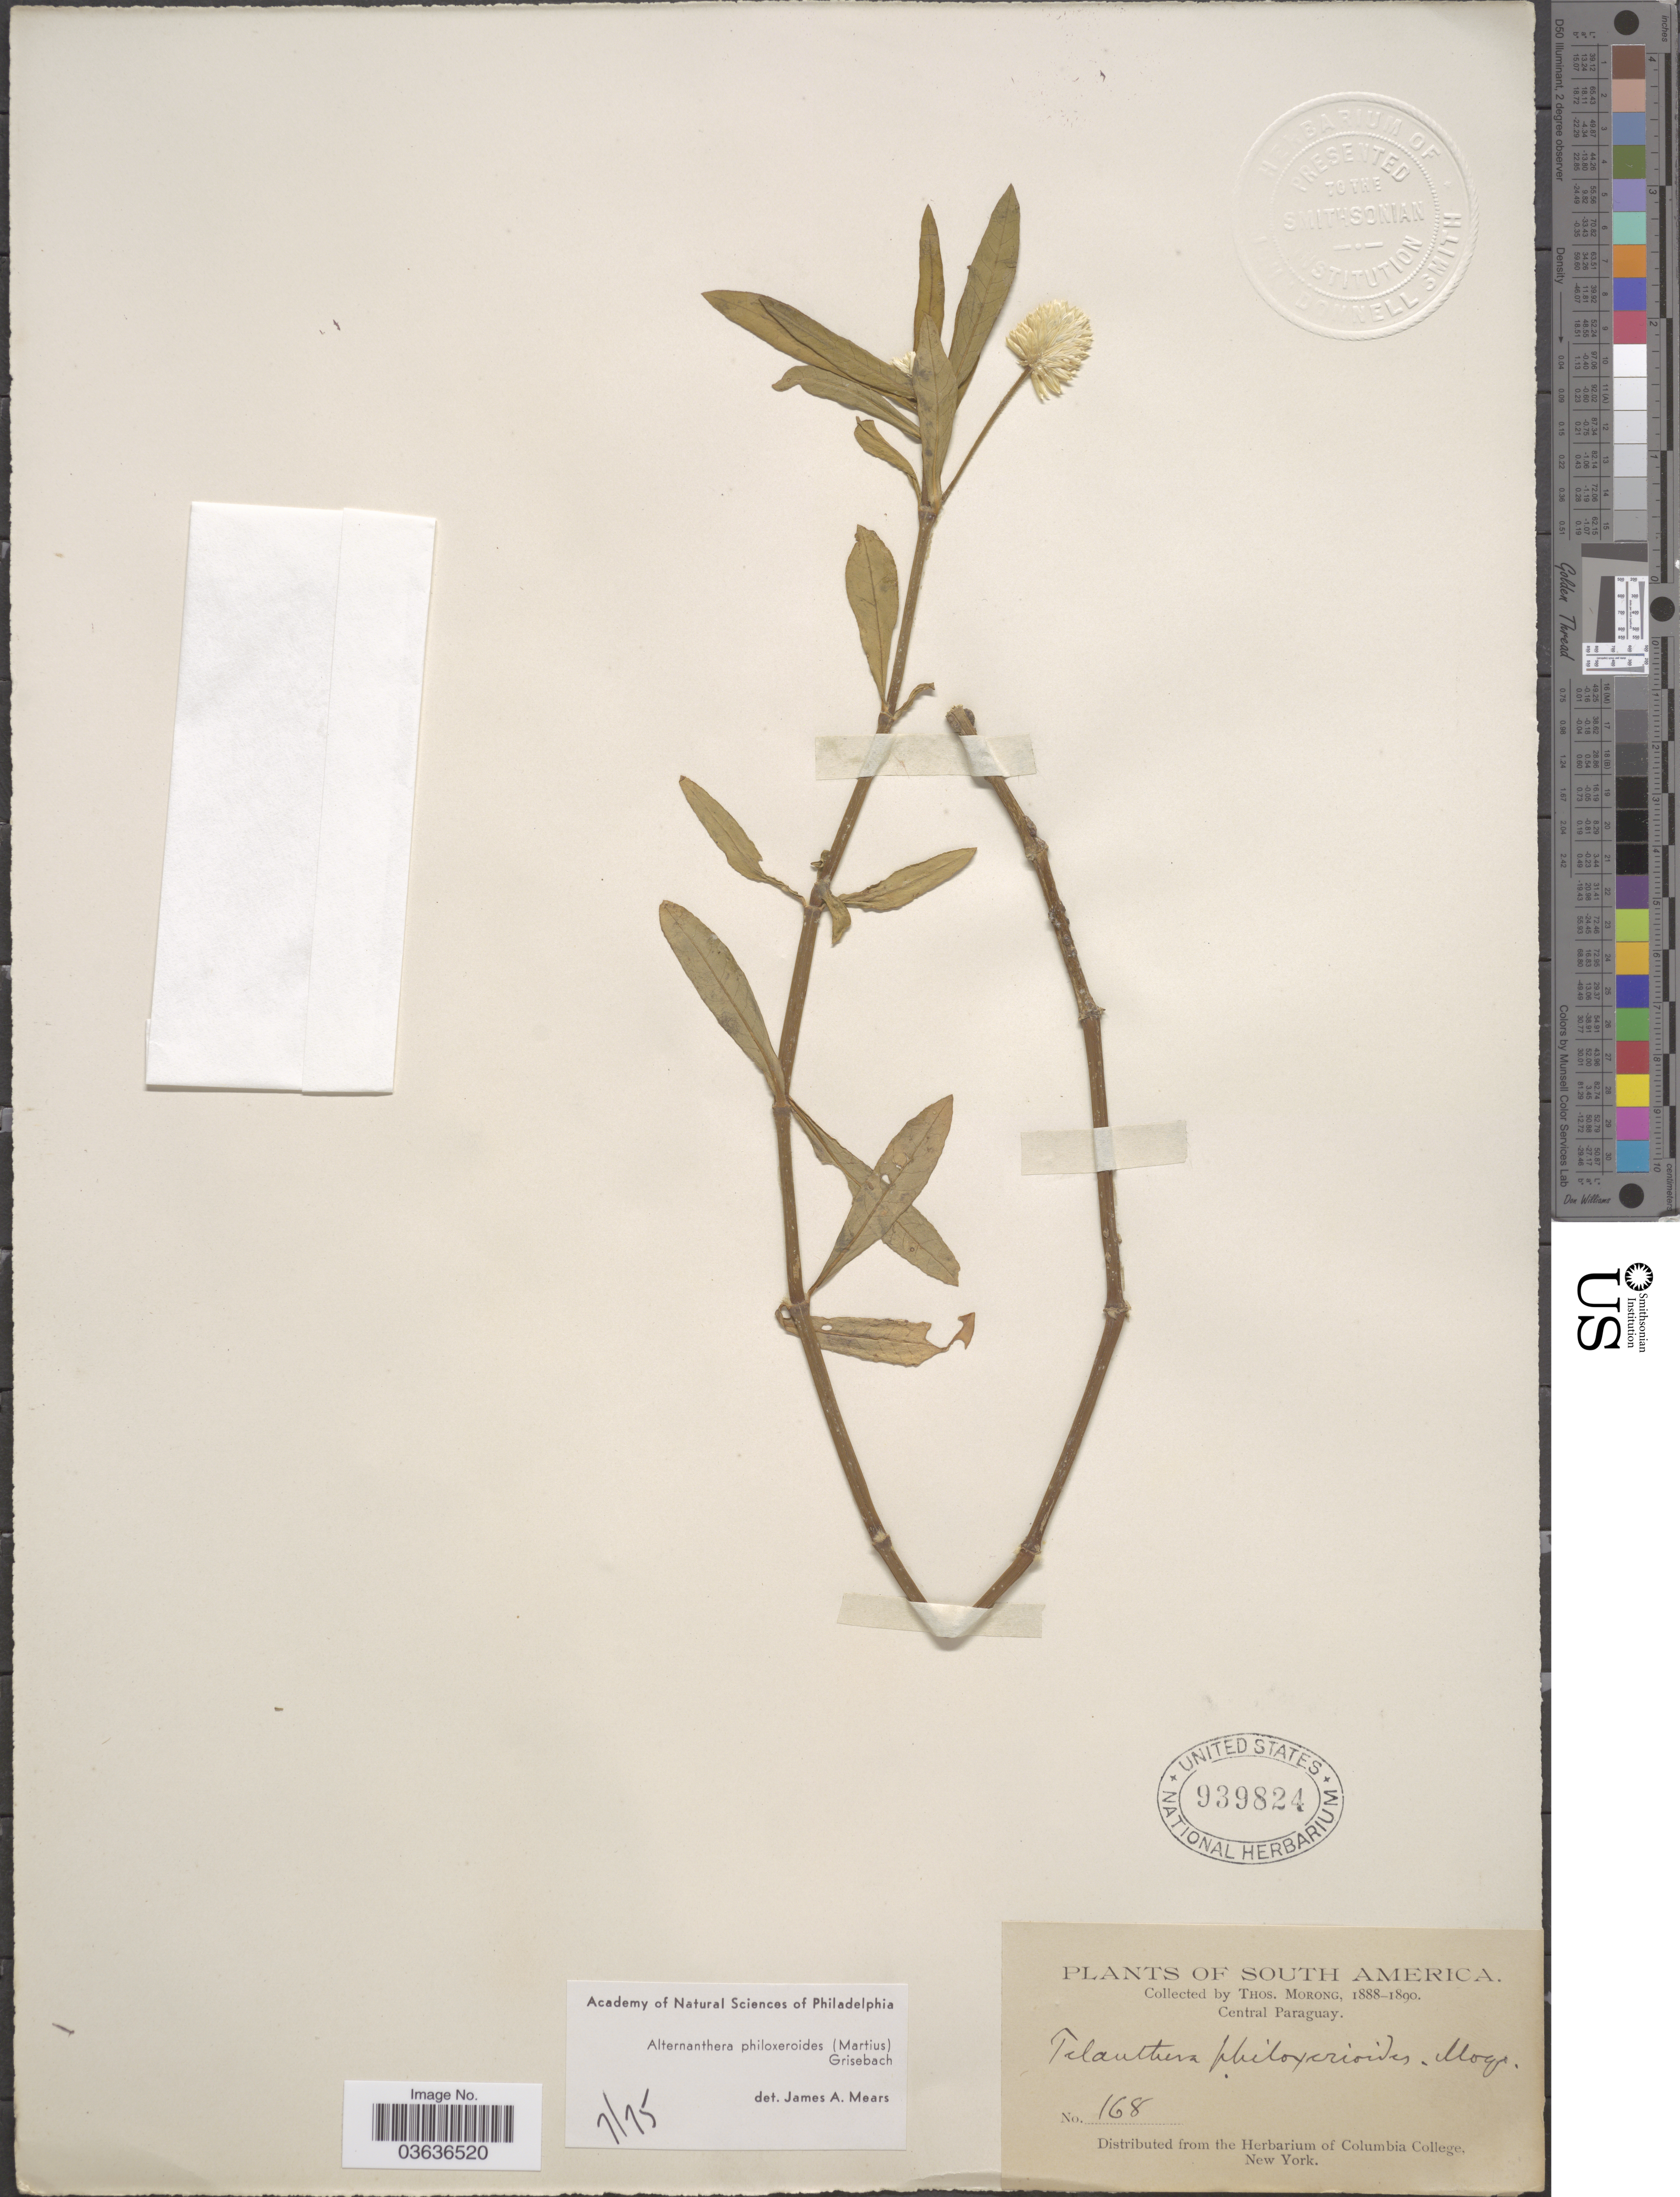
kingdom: Plantae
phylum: Tracheophyta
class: Magnoliopsida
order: Caryophyllales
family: Amaranthaceae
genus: Alternanthera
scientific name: Alternanthera philoxeroides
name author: (Mart.) Griseb.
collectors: ex herb. T. Morong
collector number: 168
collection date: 1888/1890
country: Paraguay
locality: Central Paraguay.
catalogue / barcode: US 939824